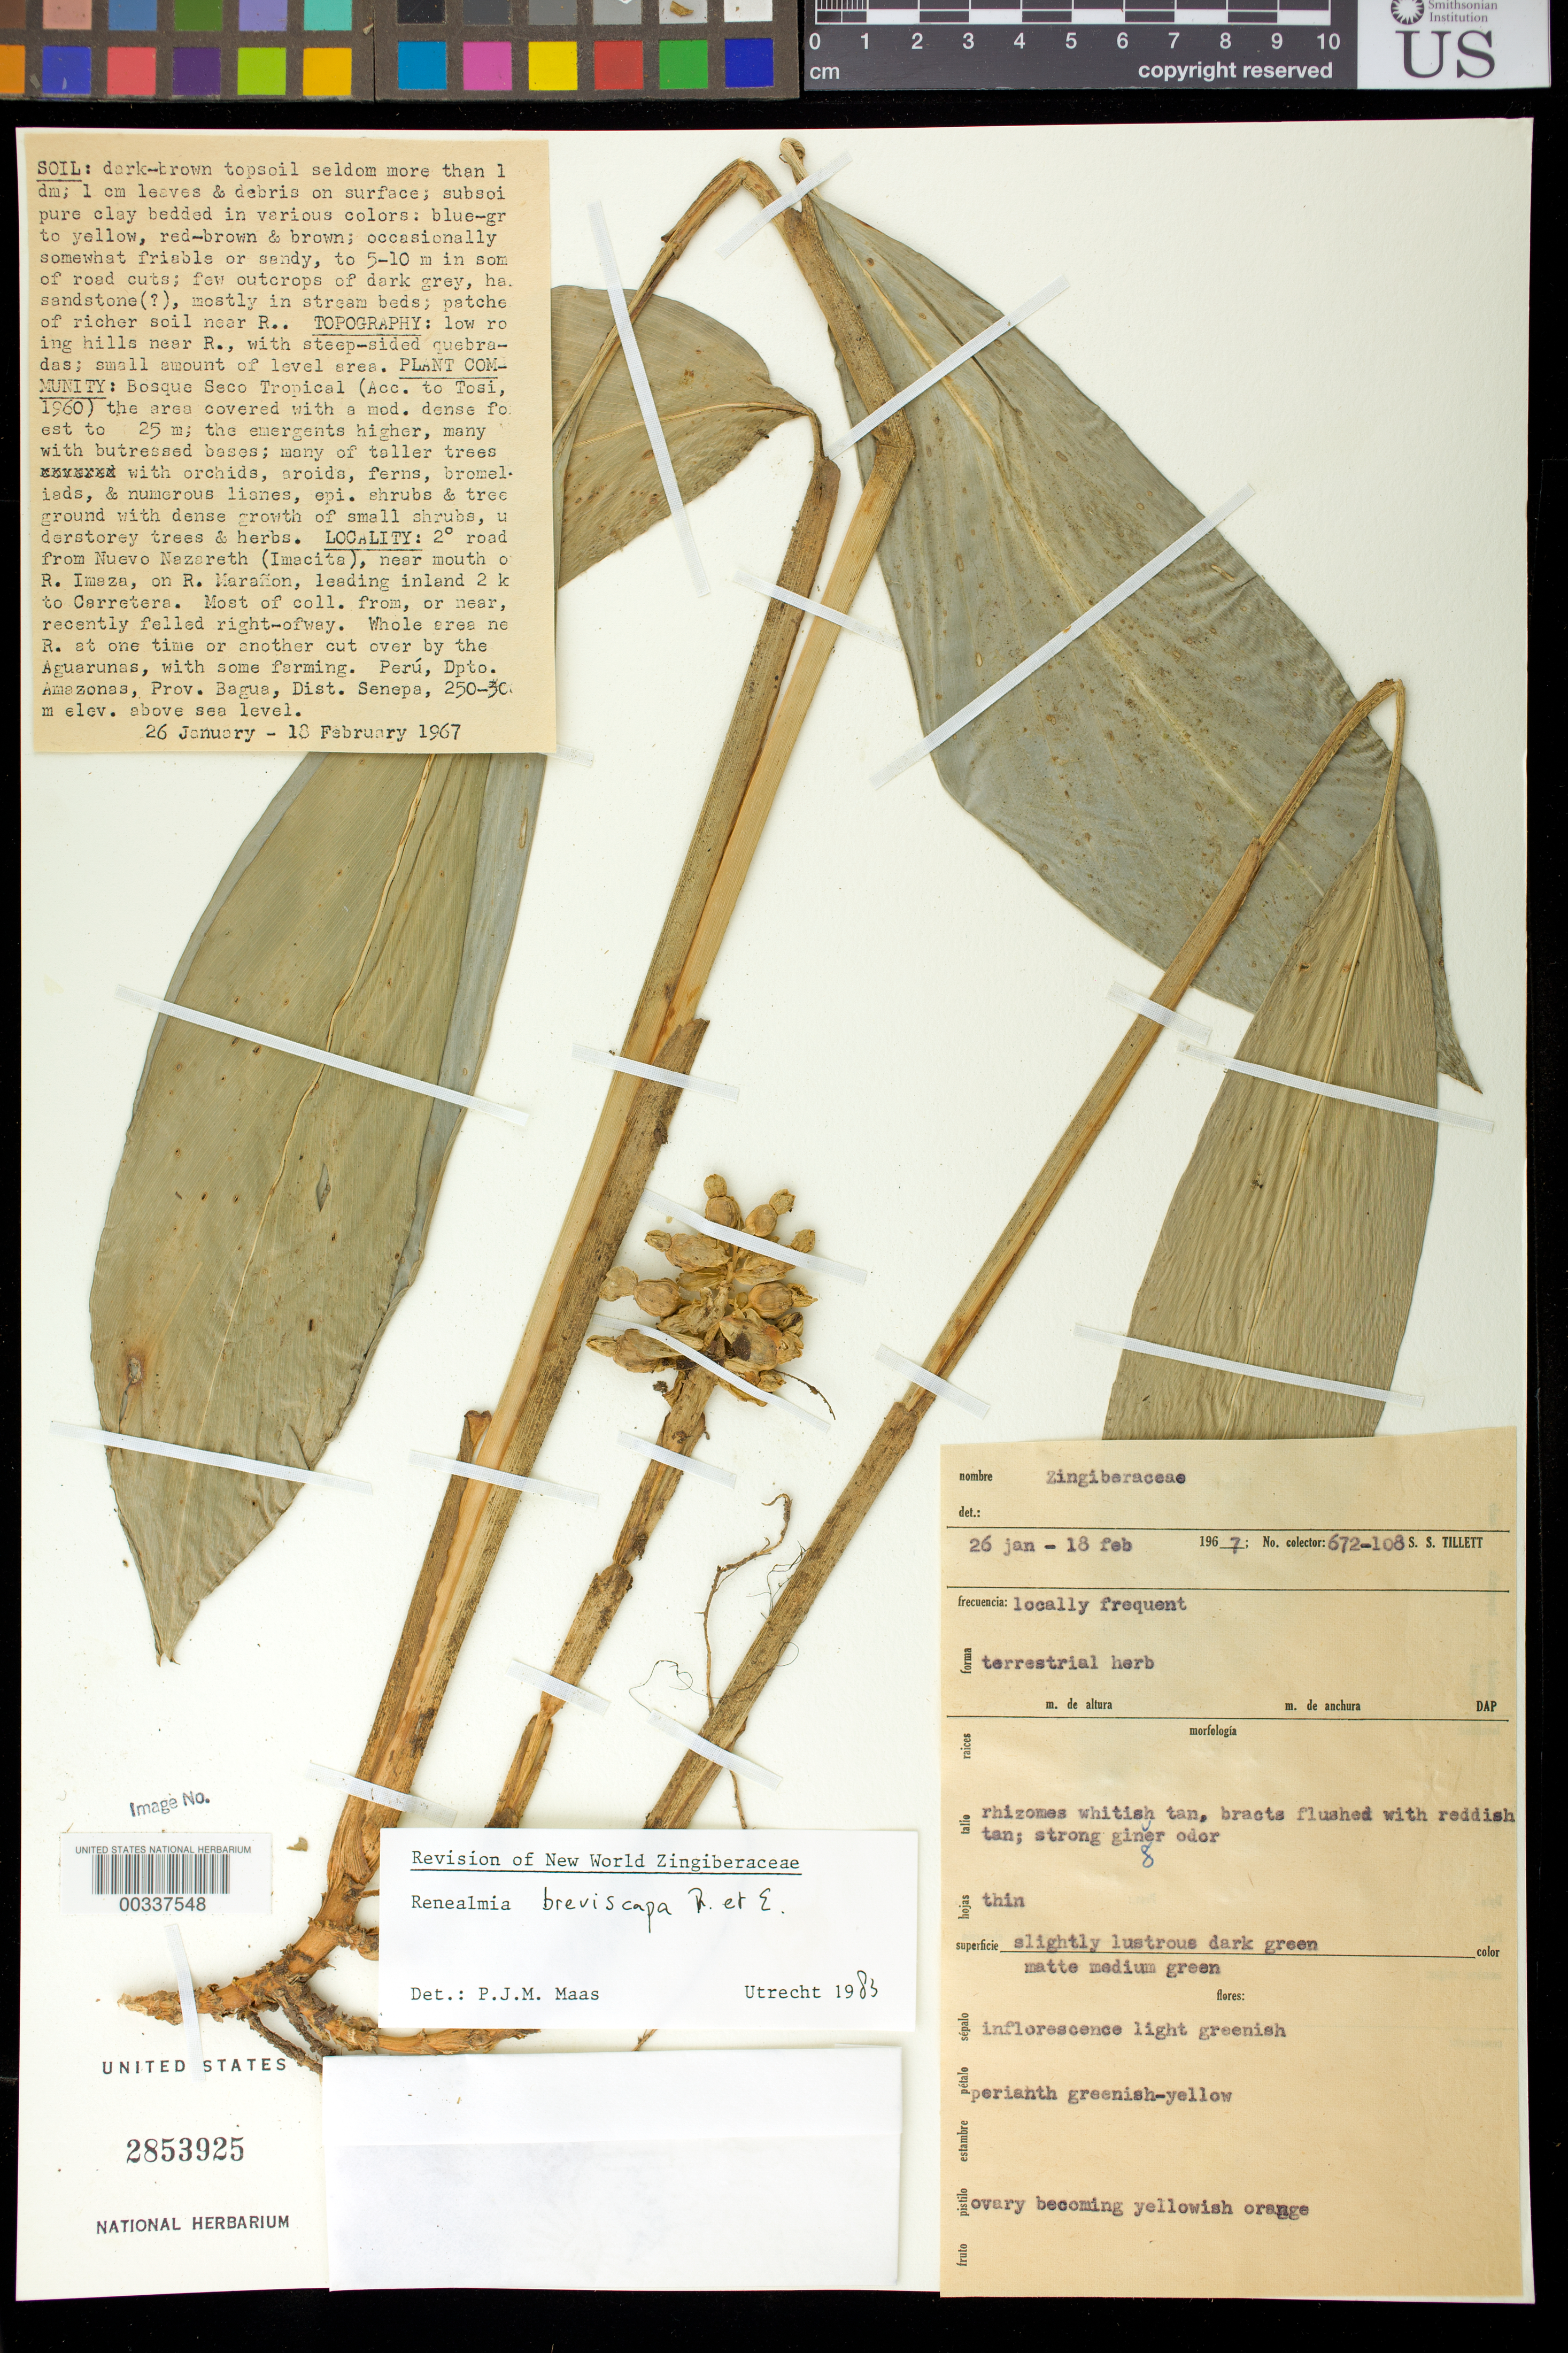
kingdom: Plantae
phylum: Tracheophyta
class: Liliopsida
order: Zingiberales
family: Zingiberaceae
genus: Renealmia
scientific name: Renealmia breviscapa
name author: Poepp. & Endl.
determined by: Maas, Paul J. M.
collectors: S. S. Tillett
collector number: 672-108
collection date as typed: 26 Jan 1967 to 18 Feb 1967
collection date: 1967-01-26/1967-02-18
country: Peru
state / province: Amazonas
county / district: Bagua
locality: Dist. Senepa, 2 deg. road from Nuevo Nazareth, near mouth of Río Imaza, on Río Maranon, leading inland 2 km to Carretera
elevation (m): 250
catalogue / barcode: US 2853925